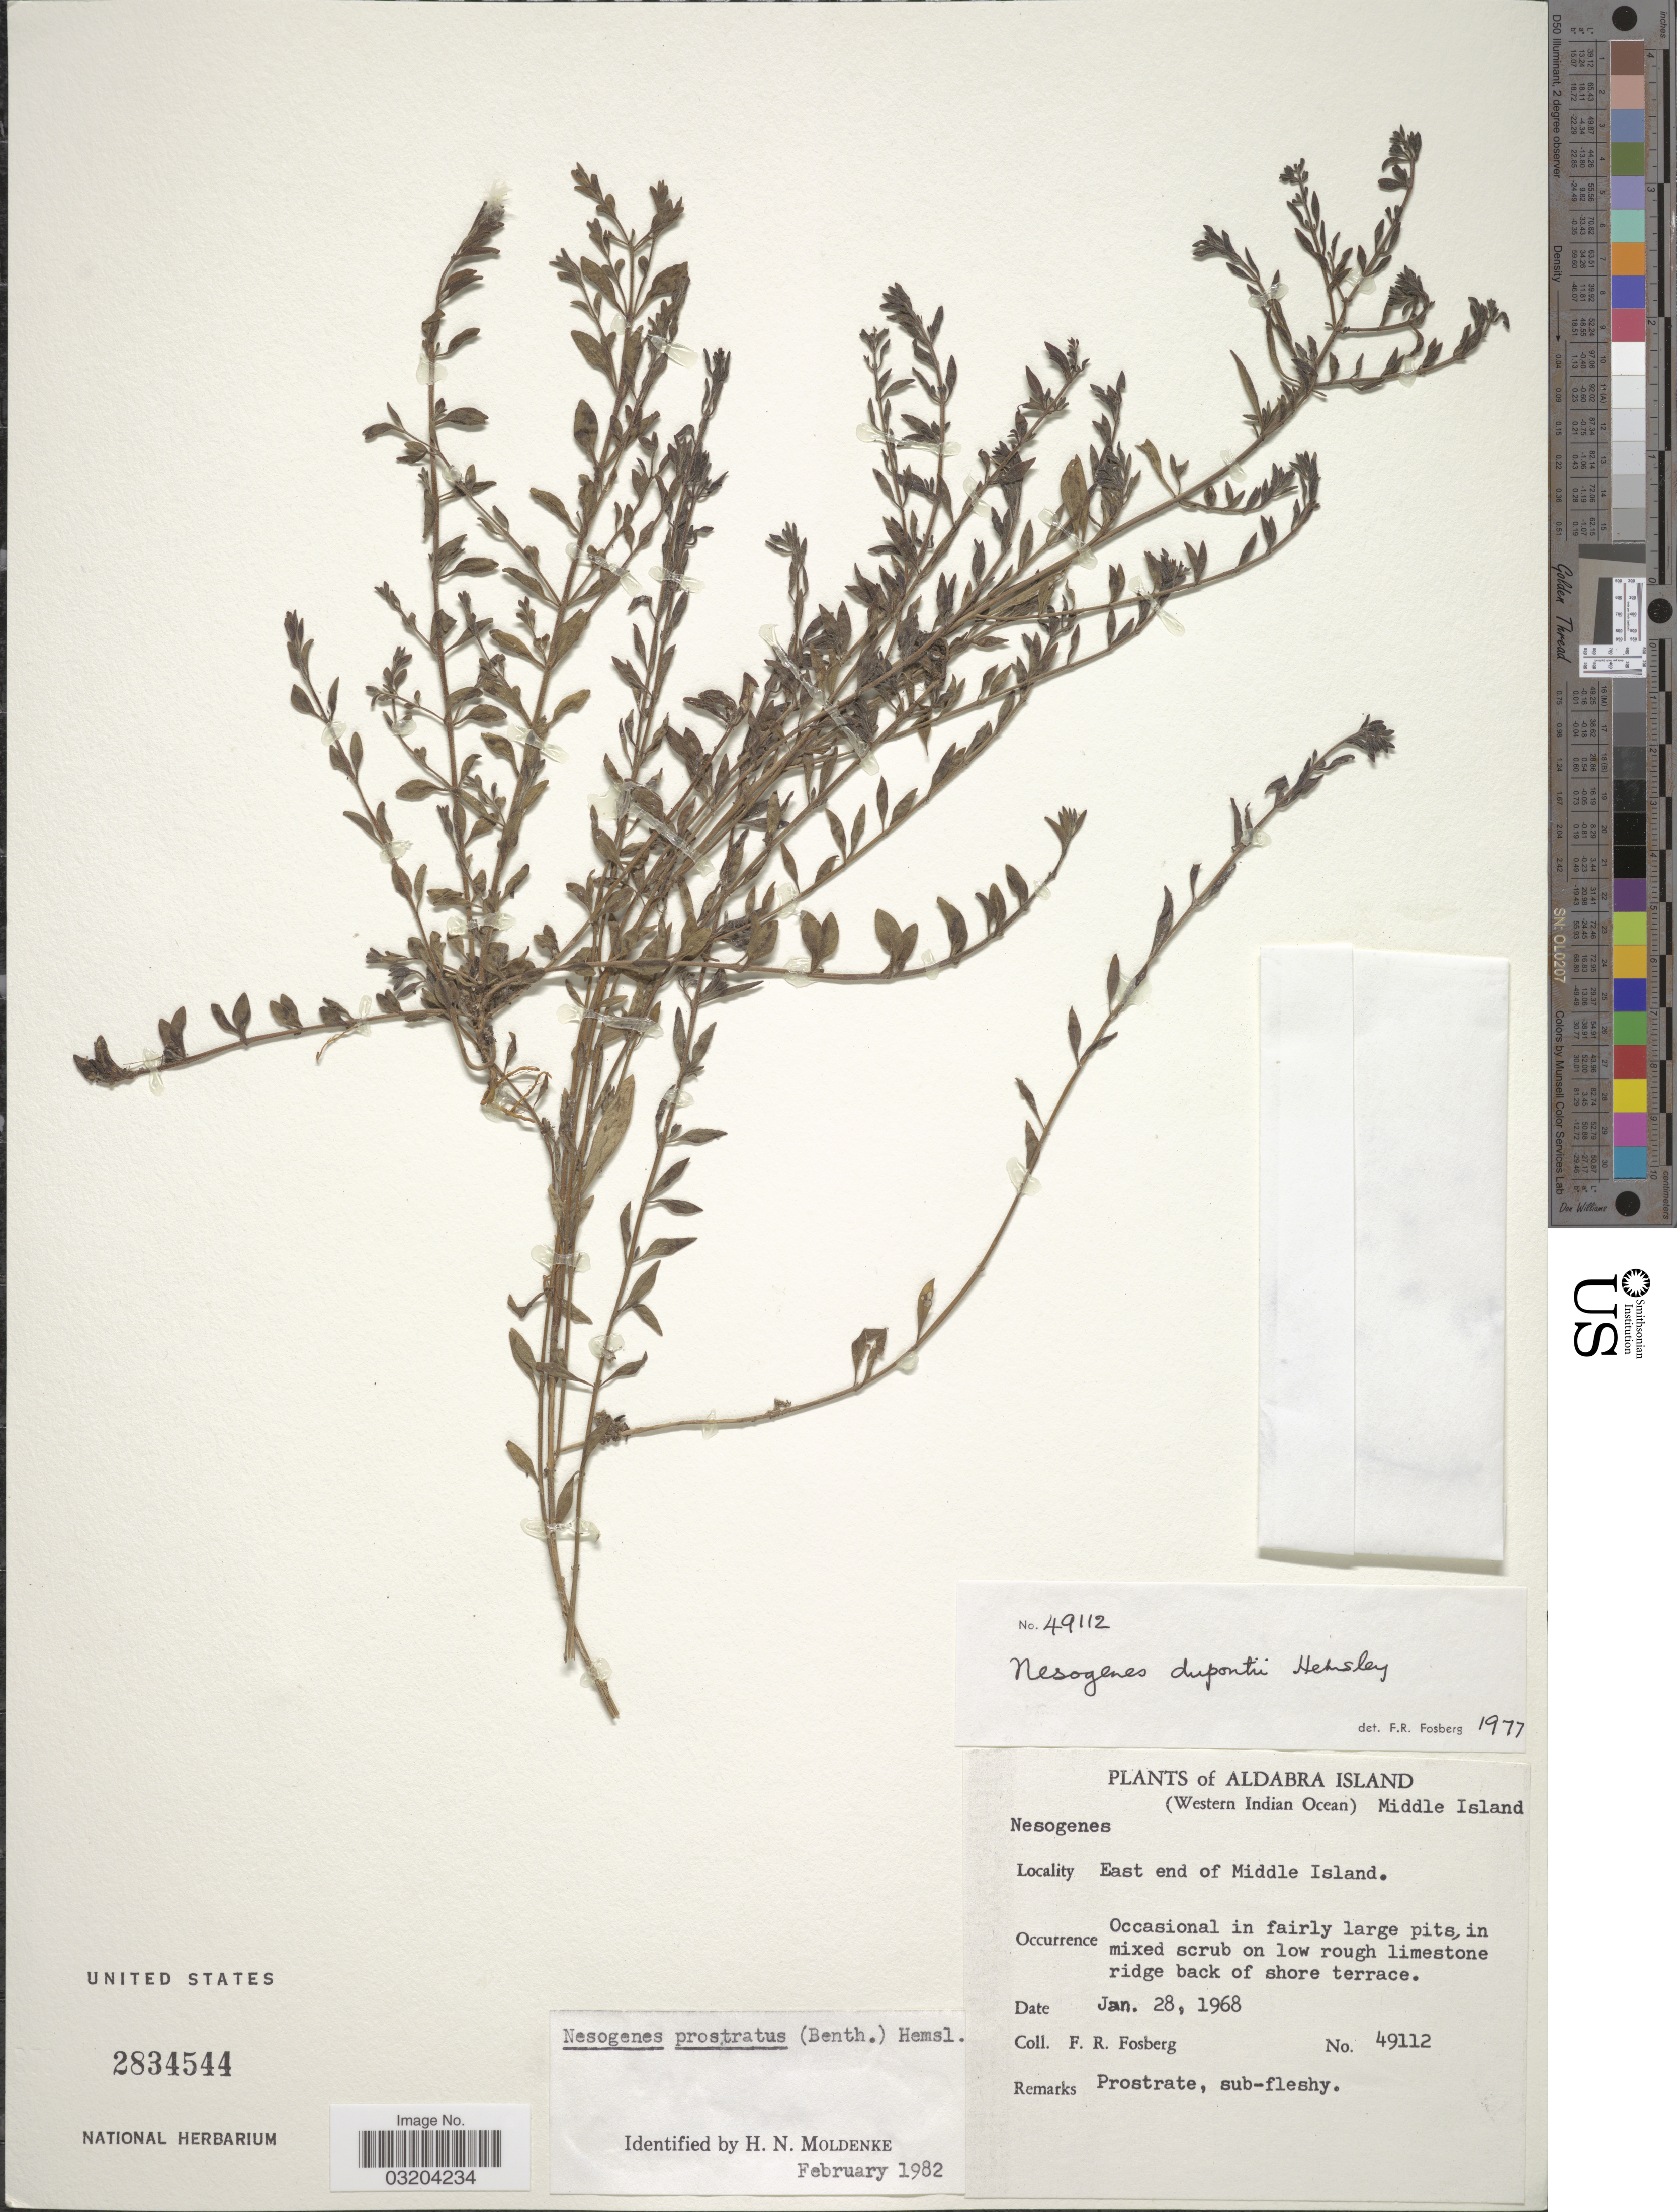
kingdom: Plantae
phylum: Tracheophyta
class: Magnoliopsida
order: Lamiales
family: Orobanchaceae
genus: Nesogenes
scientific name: Nesogenes prostrata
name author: (Benth.) Hemsl.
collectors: F. R. Fosberg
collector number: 49112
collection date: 1968-01-28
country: Seychelles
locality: Aldabra Island (Western Indian Ocean), Middle Island. East end of Middle Island.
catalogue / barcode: US 2834544